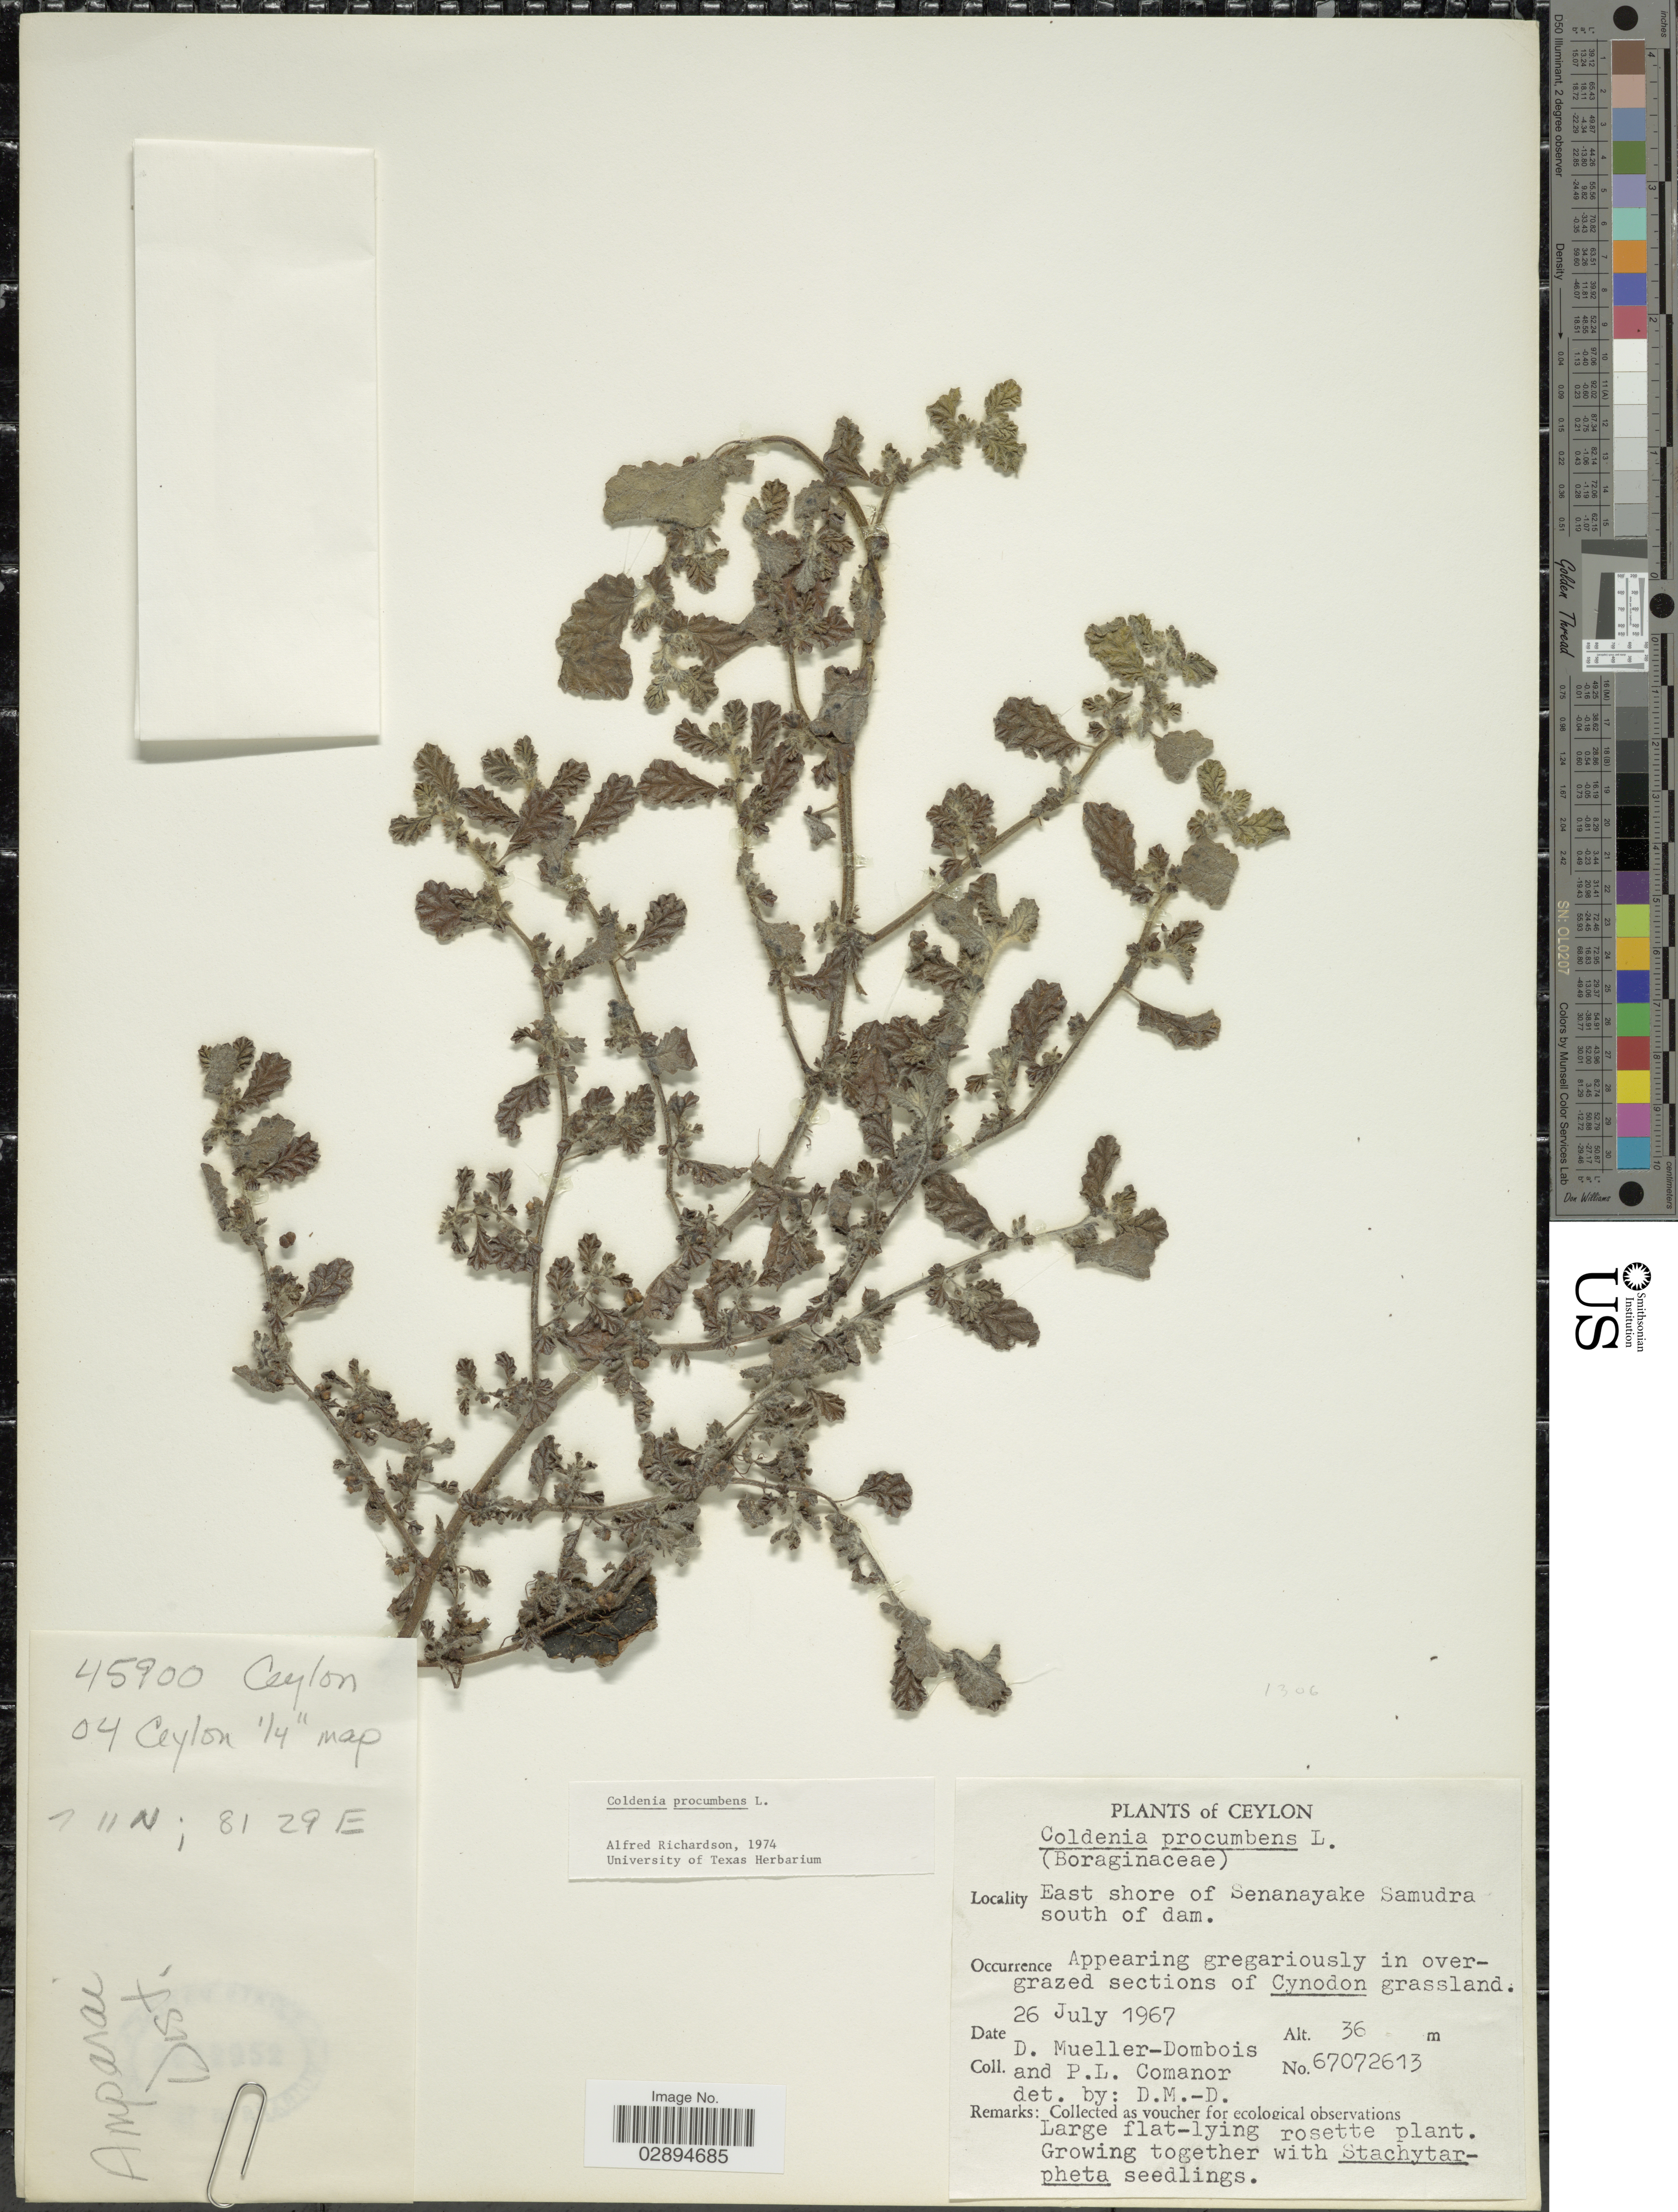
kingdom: Plantae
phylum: Tracheophyta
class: Magnoliopsida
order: Boraginales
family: Coldeniaceae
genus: Coldenia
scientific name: Coldenia procumbens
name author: L.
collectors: D. Mueller-Dombois & P. Comanor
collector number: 67072613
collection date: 1967-07-26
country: Sri Lanka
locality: Ceylon. East shore of Senanayake Samudra south of dam.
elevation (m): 36